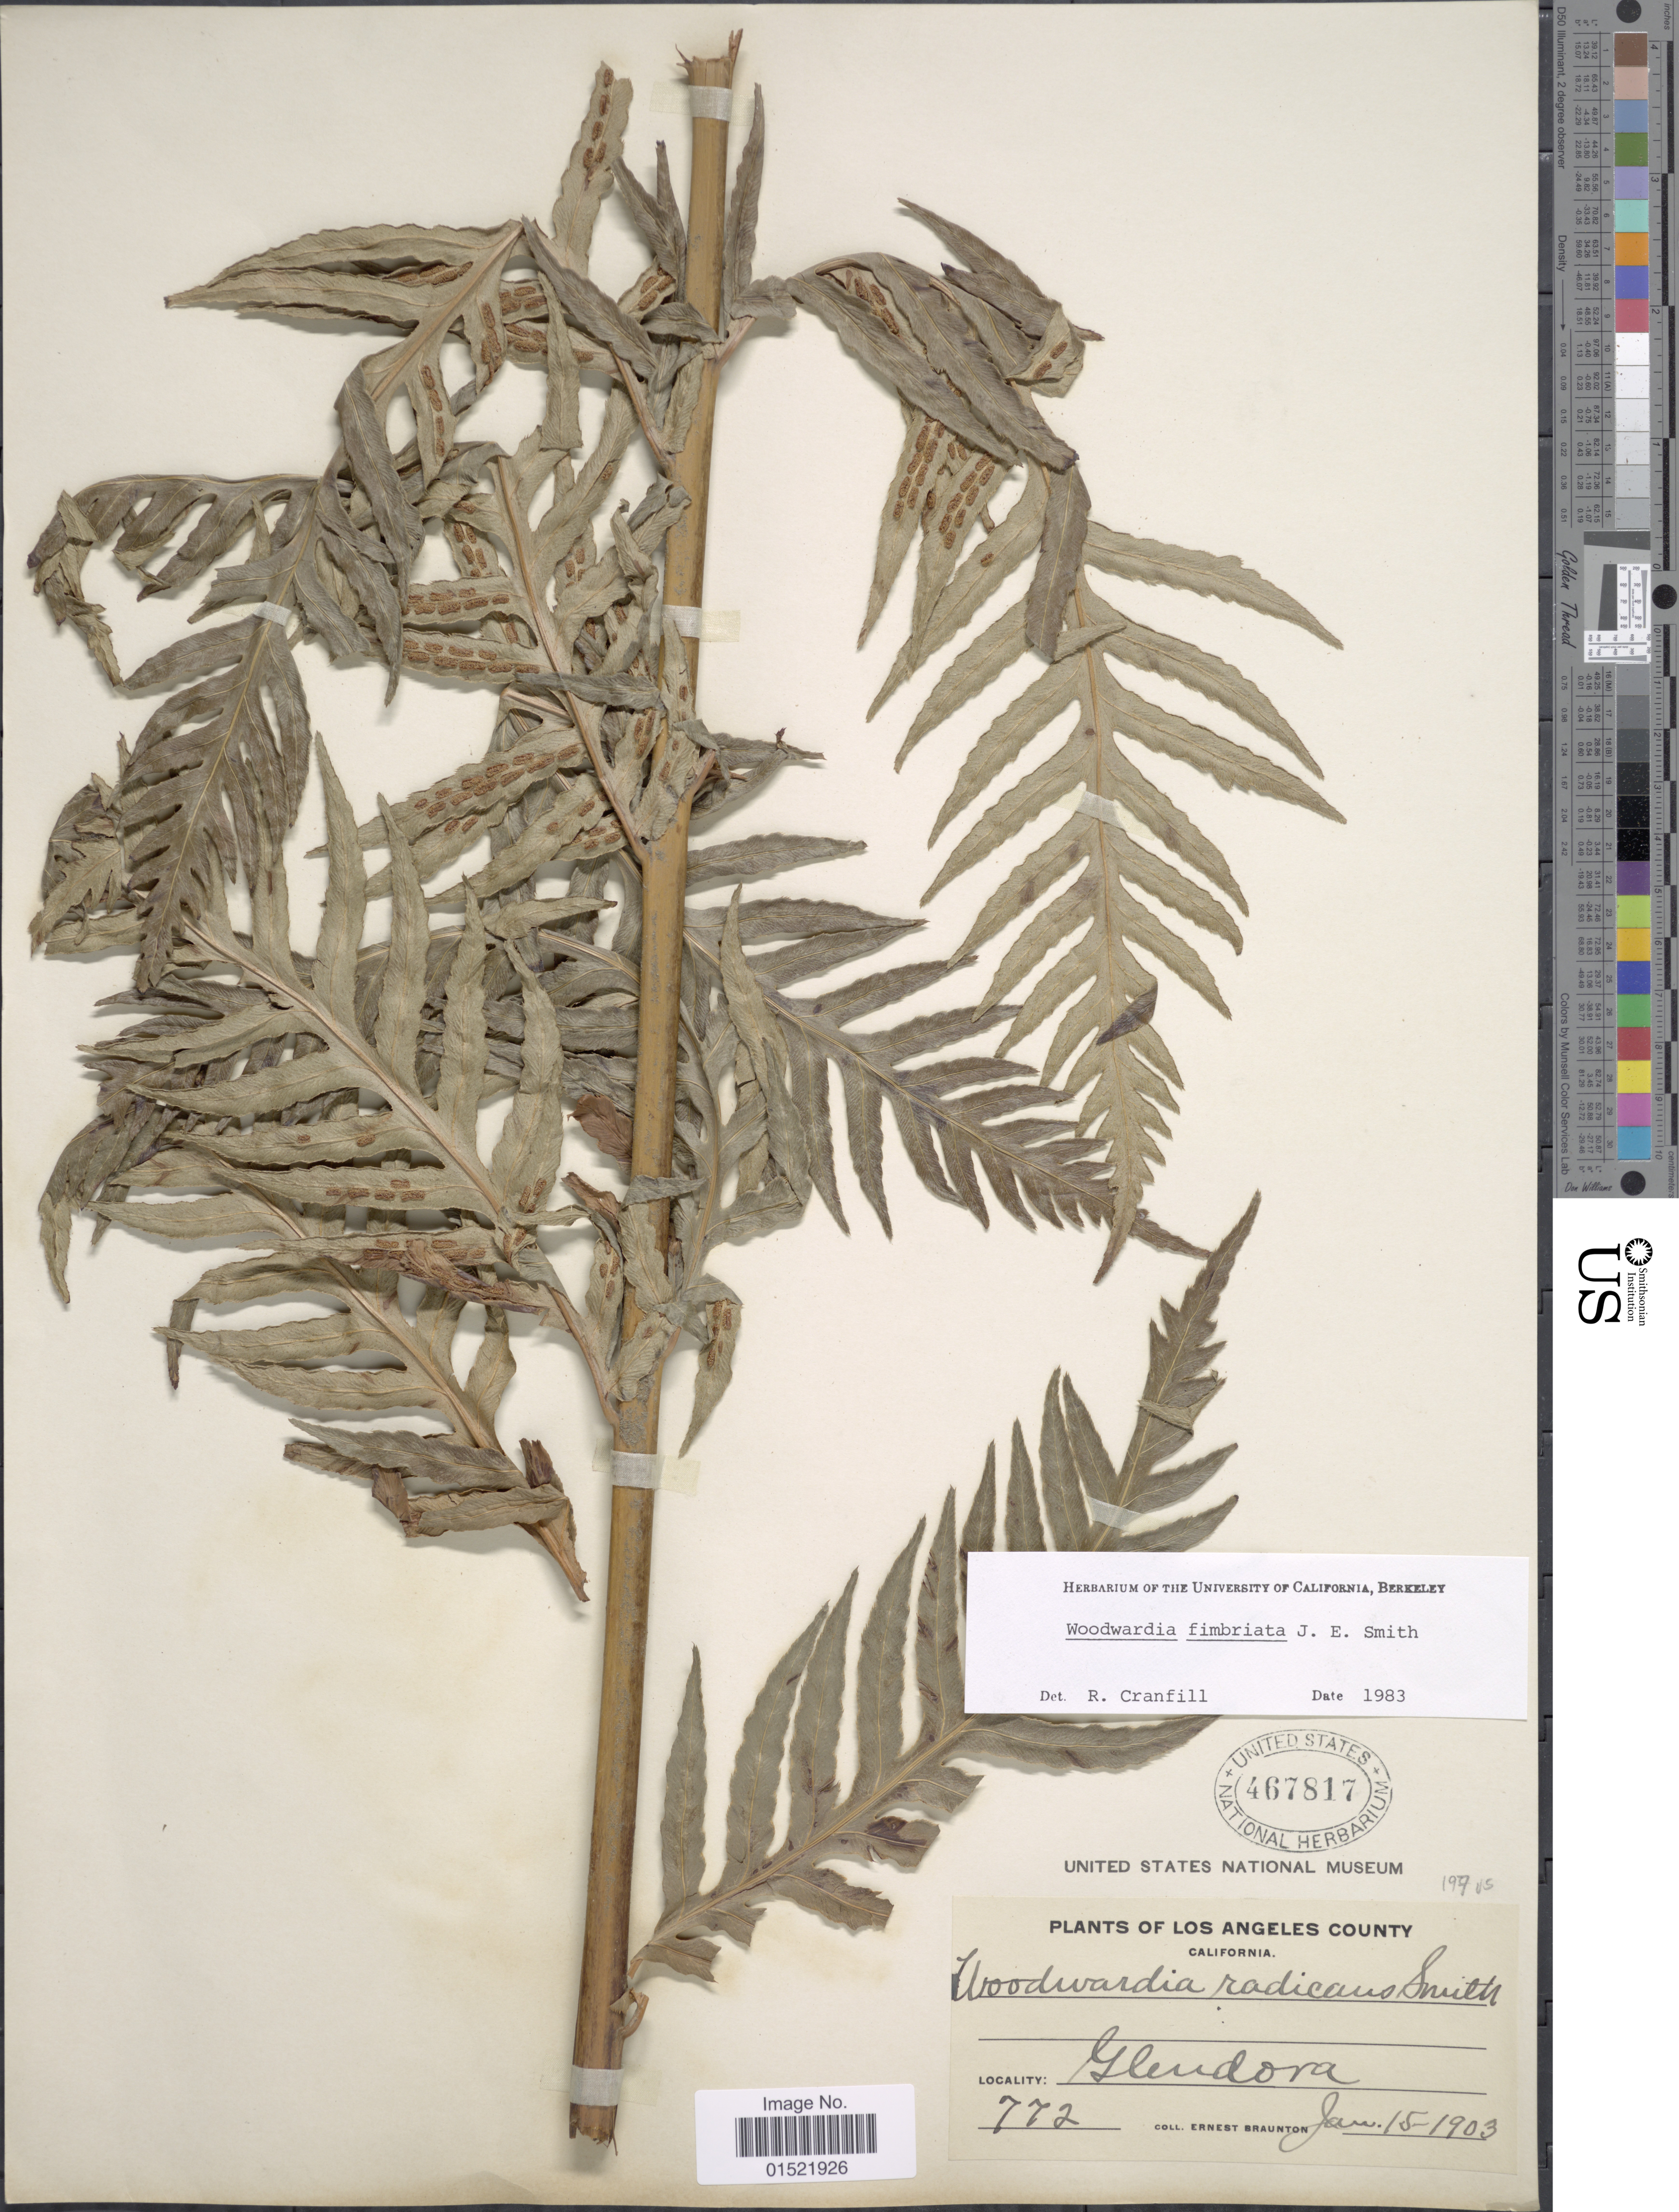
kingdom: Plantae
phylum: Tracheophyta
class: Polypodiopsida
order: Polypodiales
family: Blechnaceae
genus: Woodwardia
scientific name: Woodwardia fimbriata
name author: Sm.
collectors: E. Braunton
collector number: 772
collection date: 1903-01-15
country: United States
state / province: California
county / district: Los Angeles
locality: Los Angeles County, Glendora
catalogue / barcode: US 467817